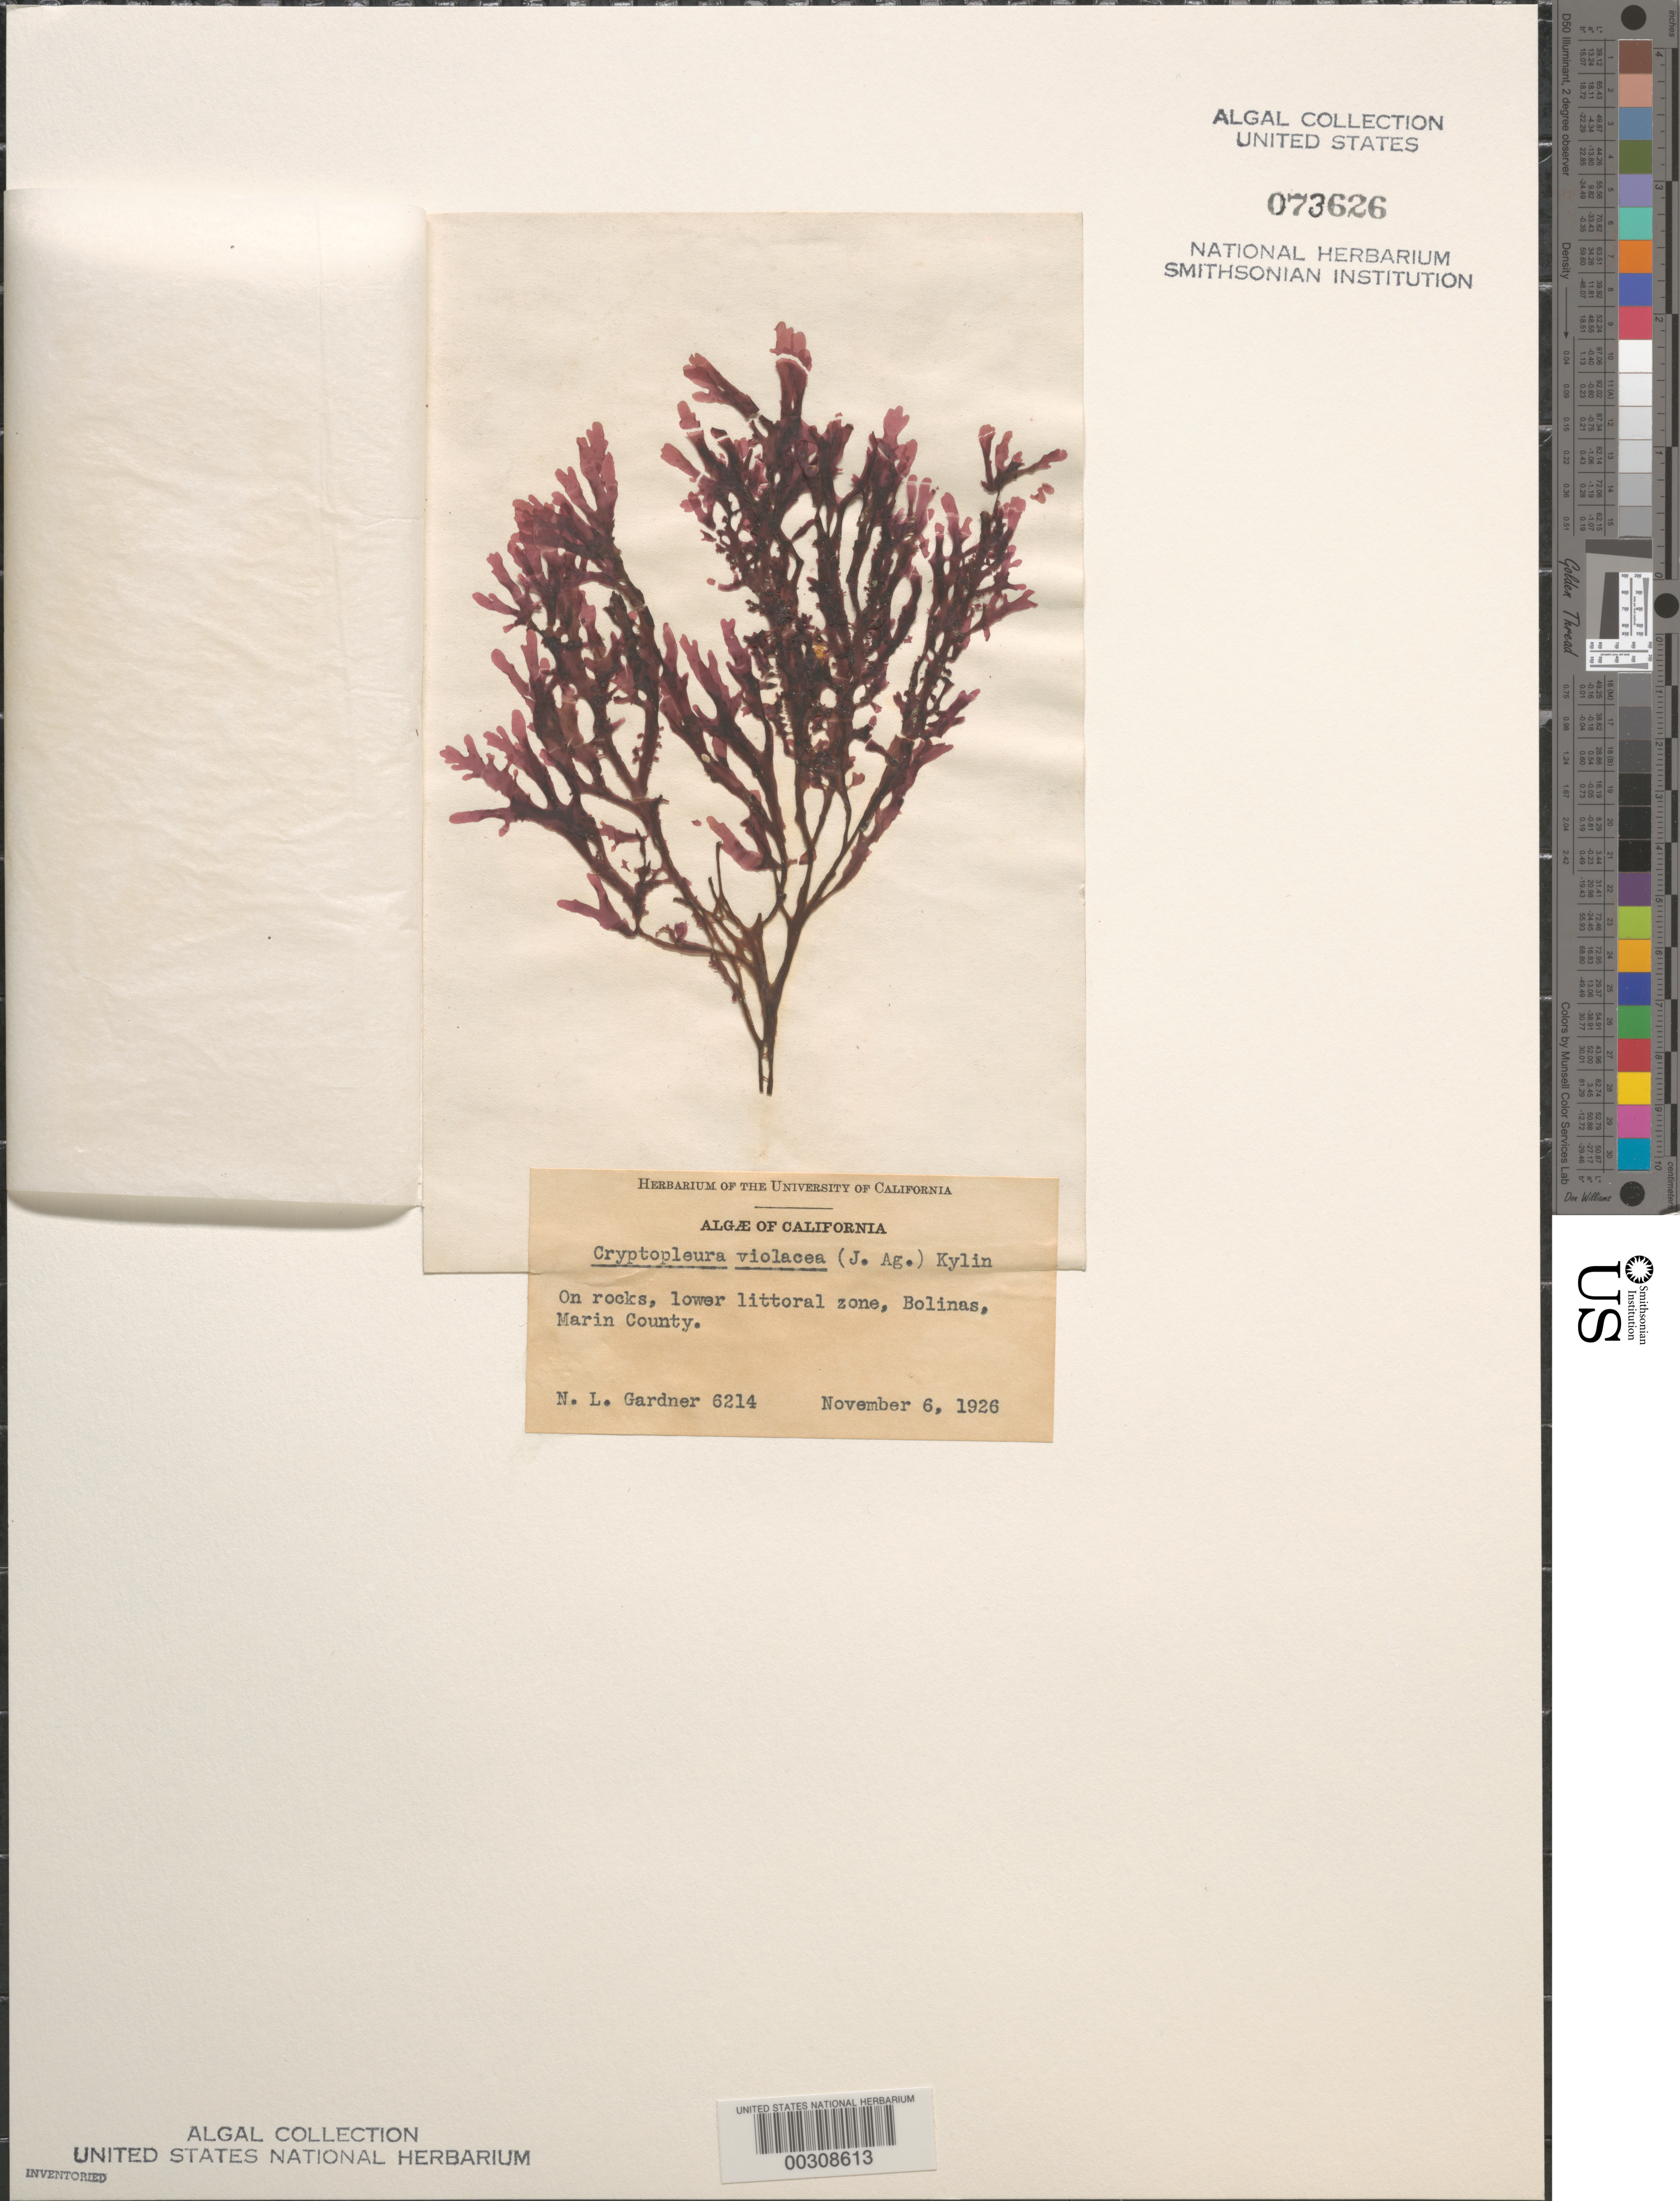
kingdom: Plantae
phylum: Rhodophyta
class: Florideophyceae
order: Ceramiales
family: Delesseriaceae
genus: Cryptopleura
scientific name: Cryptopleura violacea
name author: (J. Ag.) Kylin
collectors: N. Gardner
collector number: NLG 6214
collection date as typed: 06 Nov 1926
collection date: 1926-11-06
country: United States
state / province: California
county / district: Marin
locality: Bolinas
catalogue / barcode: US 73626